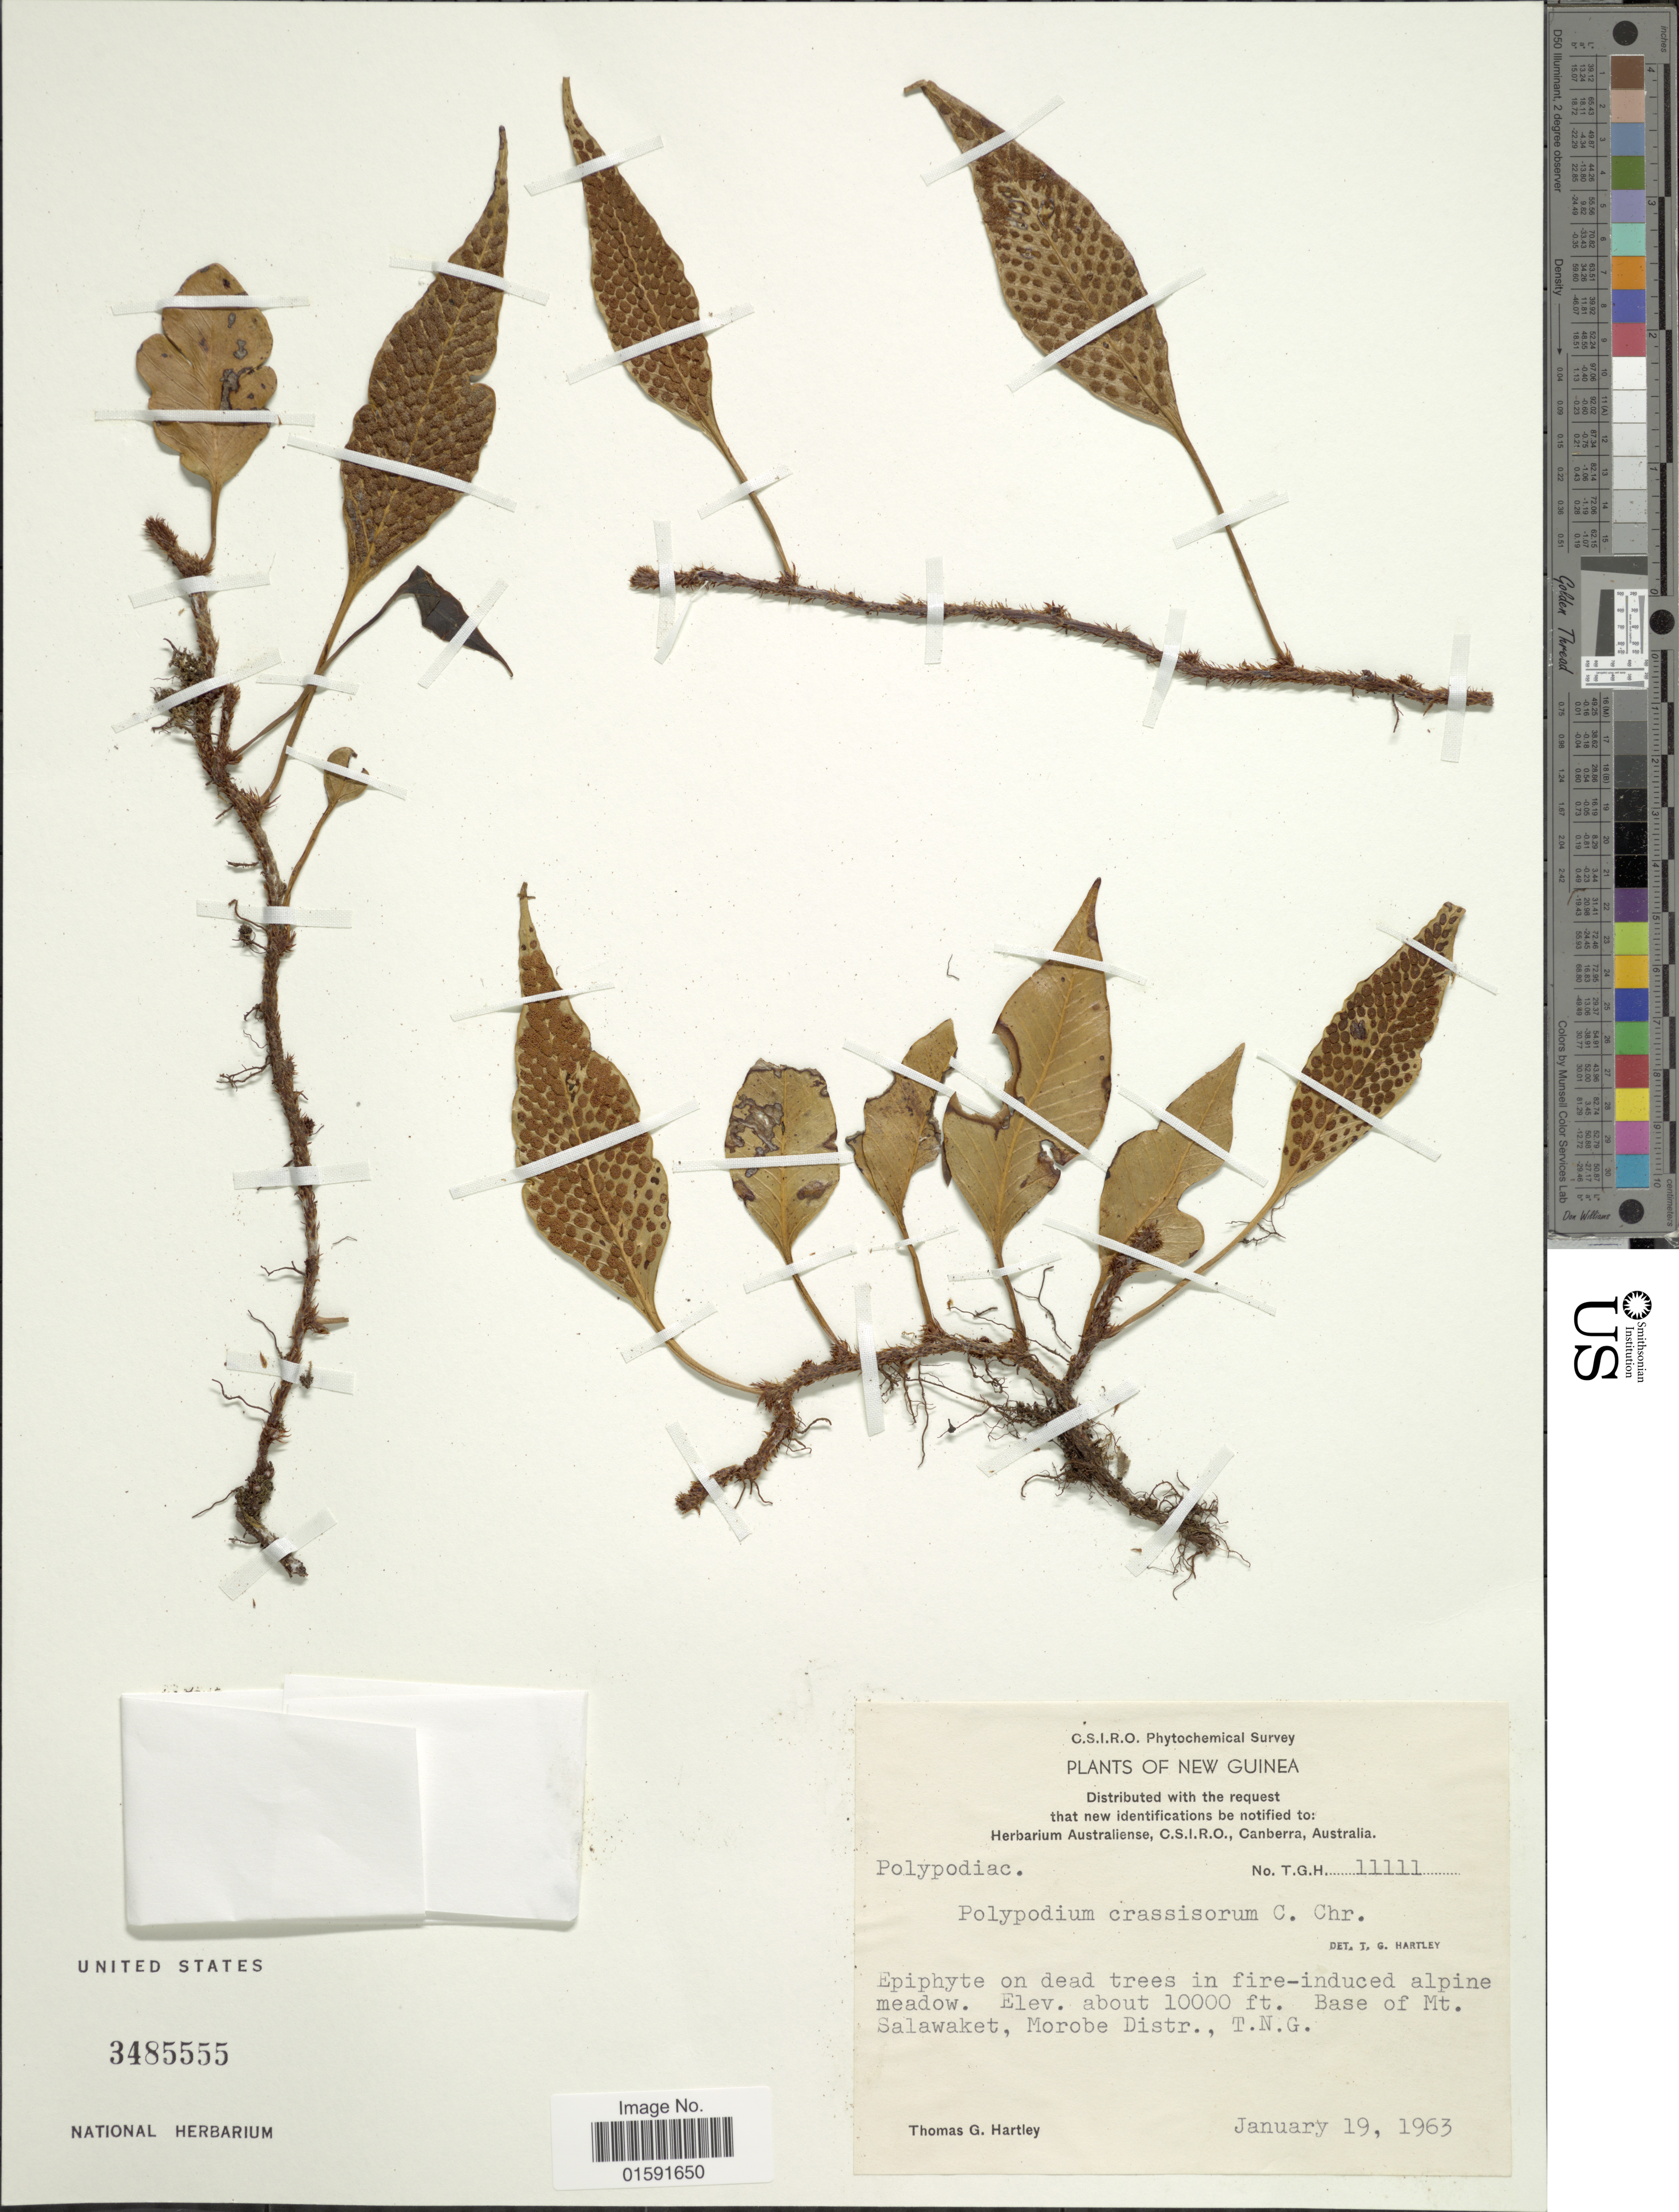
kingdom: Plantae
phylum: Tracheophyta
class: Polypodiopsida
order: Polypodiales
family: Polypodiaceae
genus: Selliguea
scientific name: Selliguea cretifera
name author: (Alderw.) Ching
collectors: T. G. Hartley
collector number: T.G.H. 11111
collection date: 1963-01-19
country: Papua New Guinea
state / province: Morobe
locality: New Guinea, Base of Mt. Salawaket, T.N.G.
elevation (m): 3048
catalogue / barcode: US 3485555